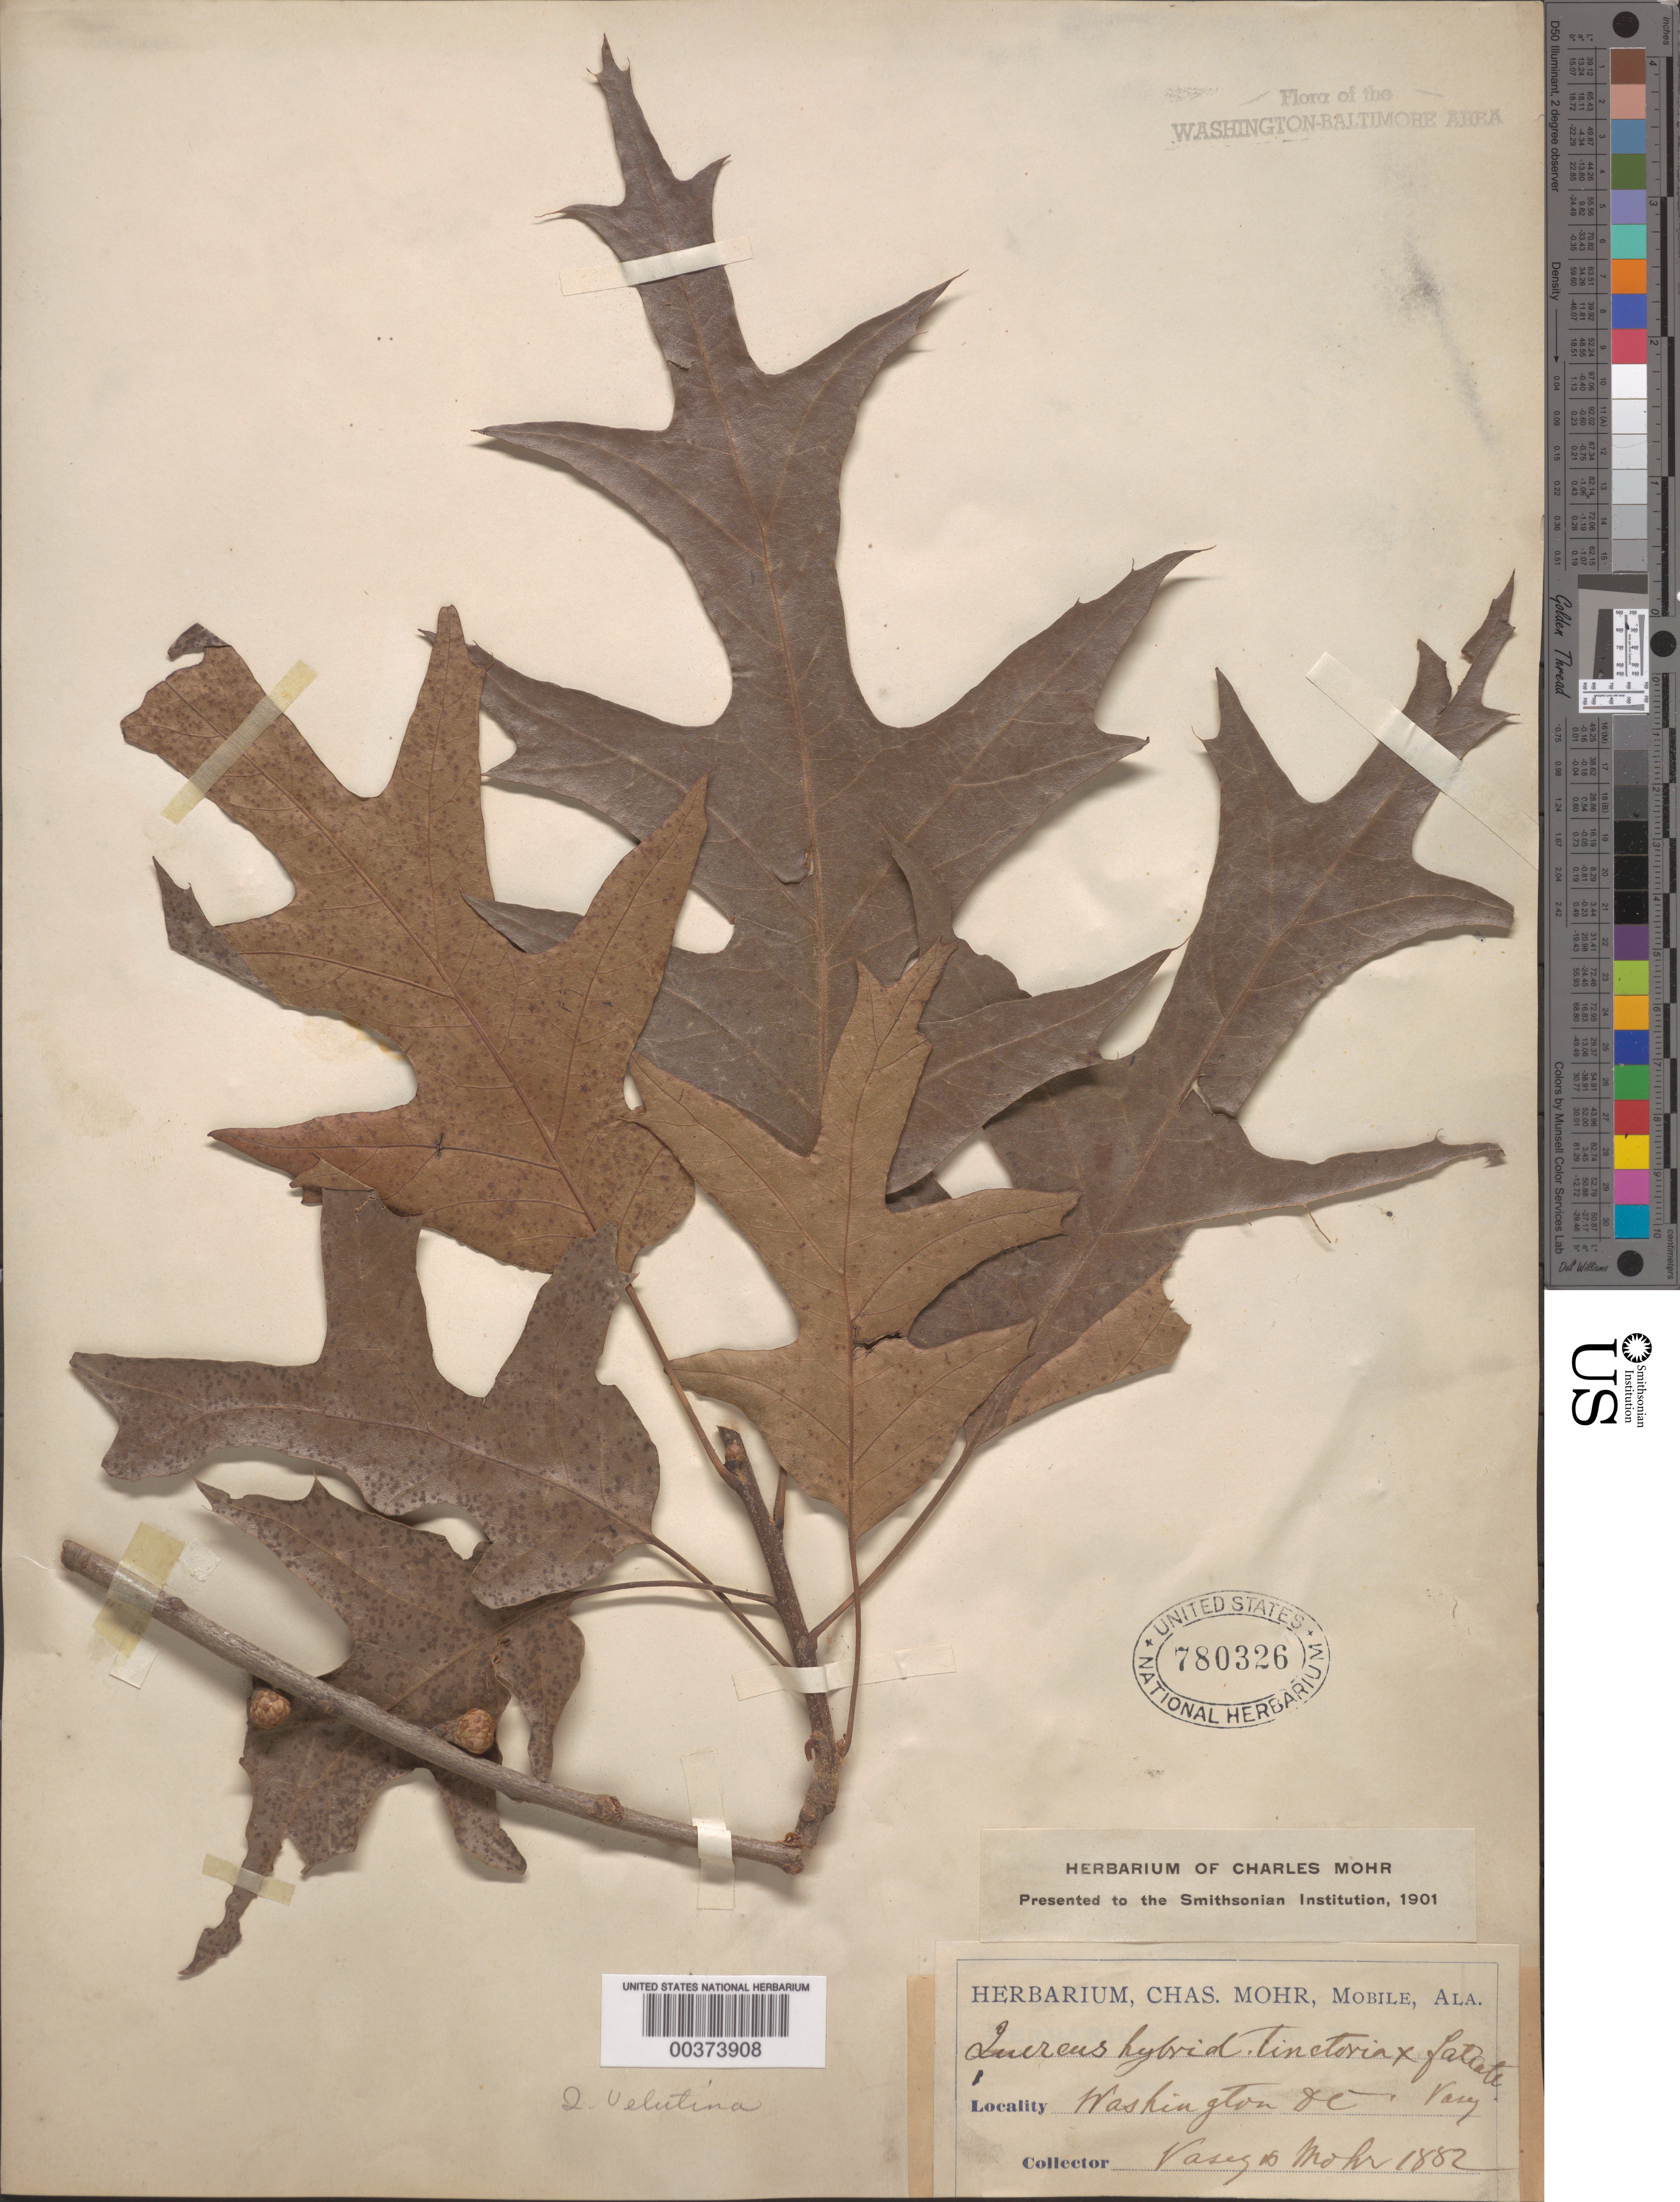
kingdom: Plantae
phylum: Tracheophyta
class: Magnoliopsida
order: Fagales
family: Fagaceae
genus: Quercus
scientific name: Quercus velutina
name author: Lam.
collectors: G. Vasey & C. T. Mohr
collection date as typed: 1882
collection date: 1882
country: United States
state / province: District of Columbia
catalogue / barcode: US 780326